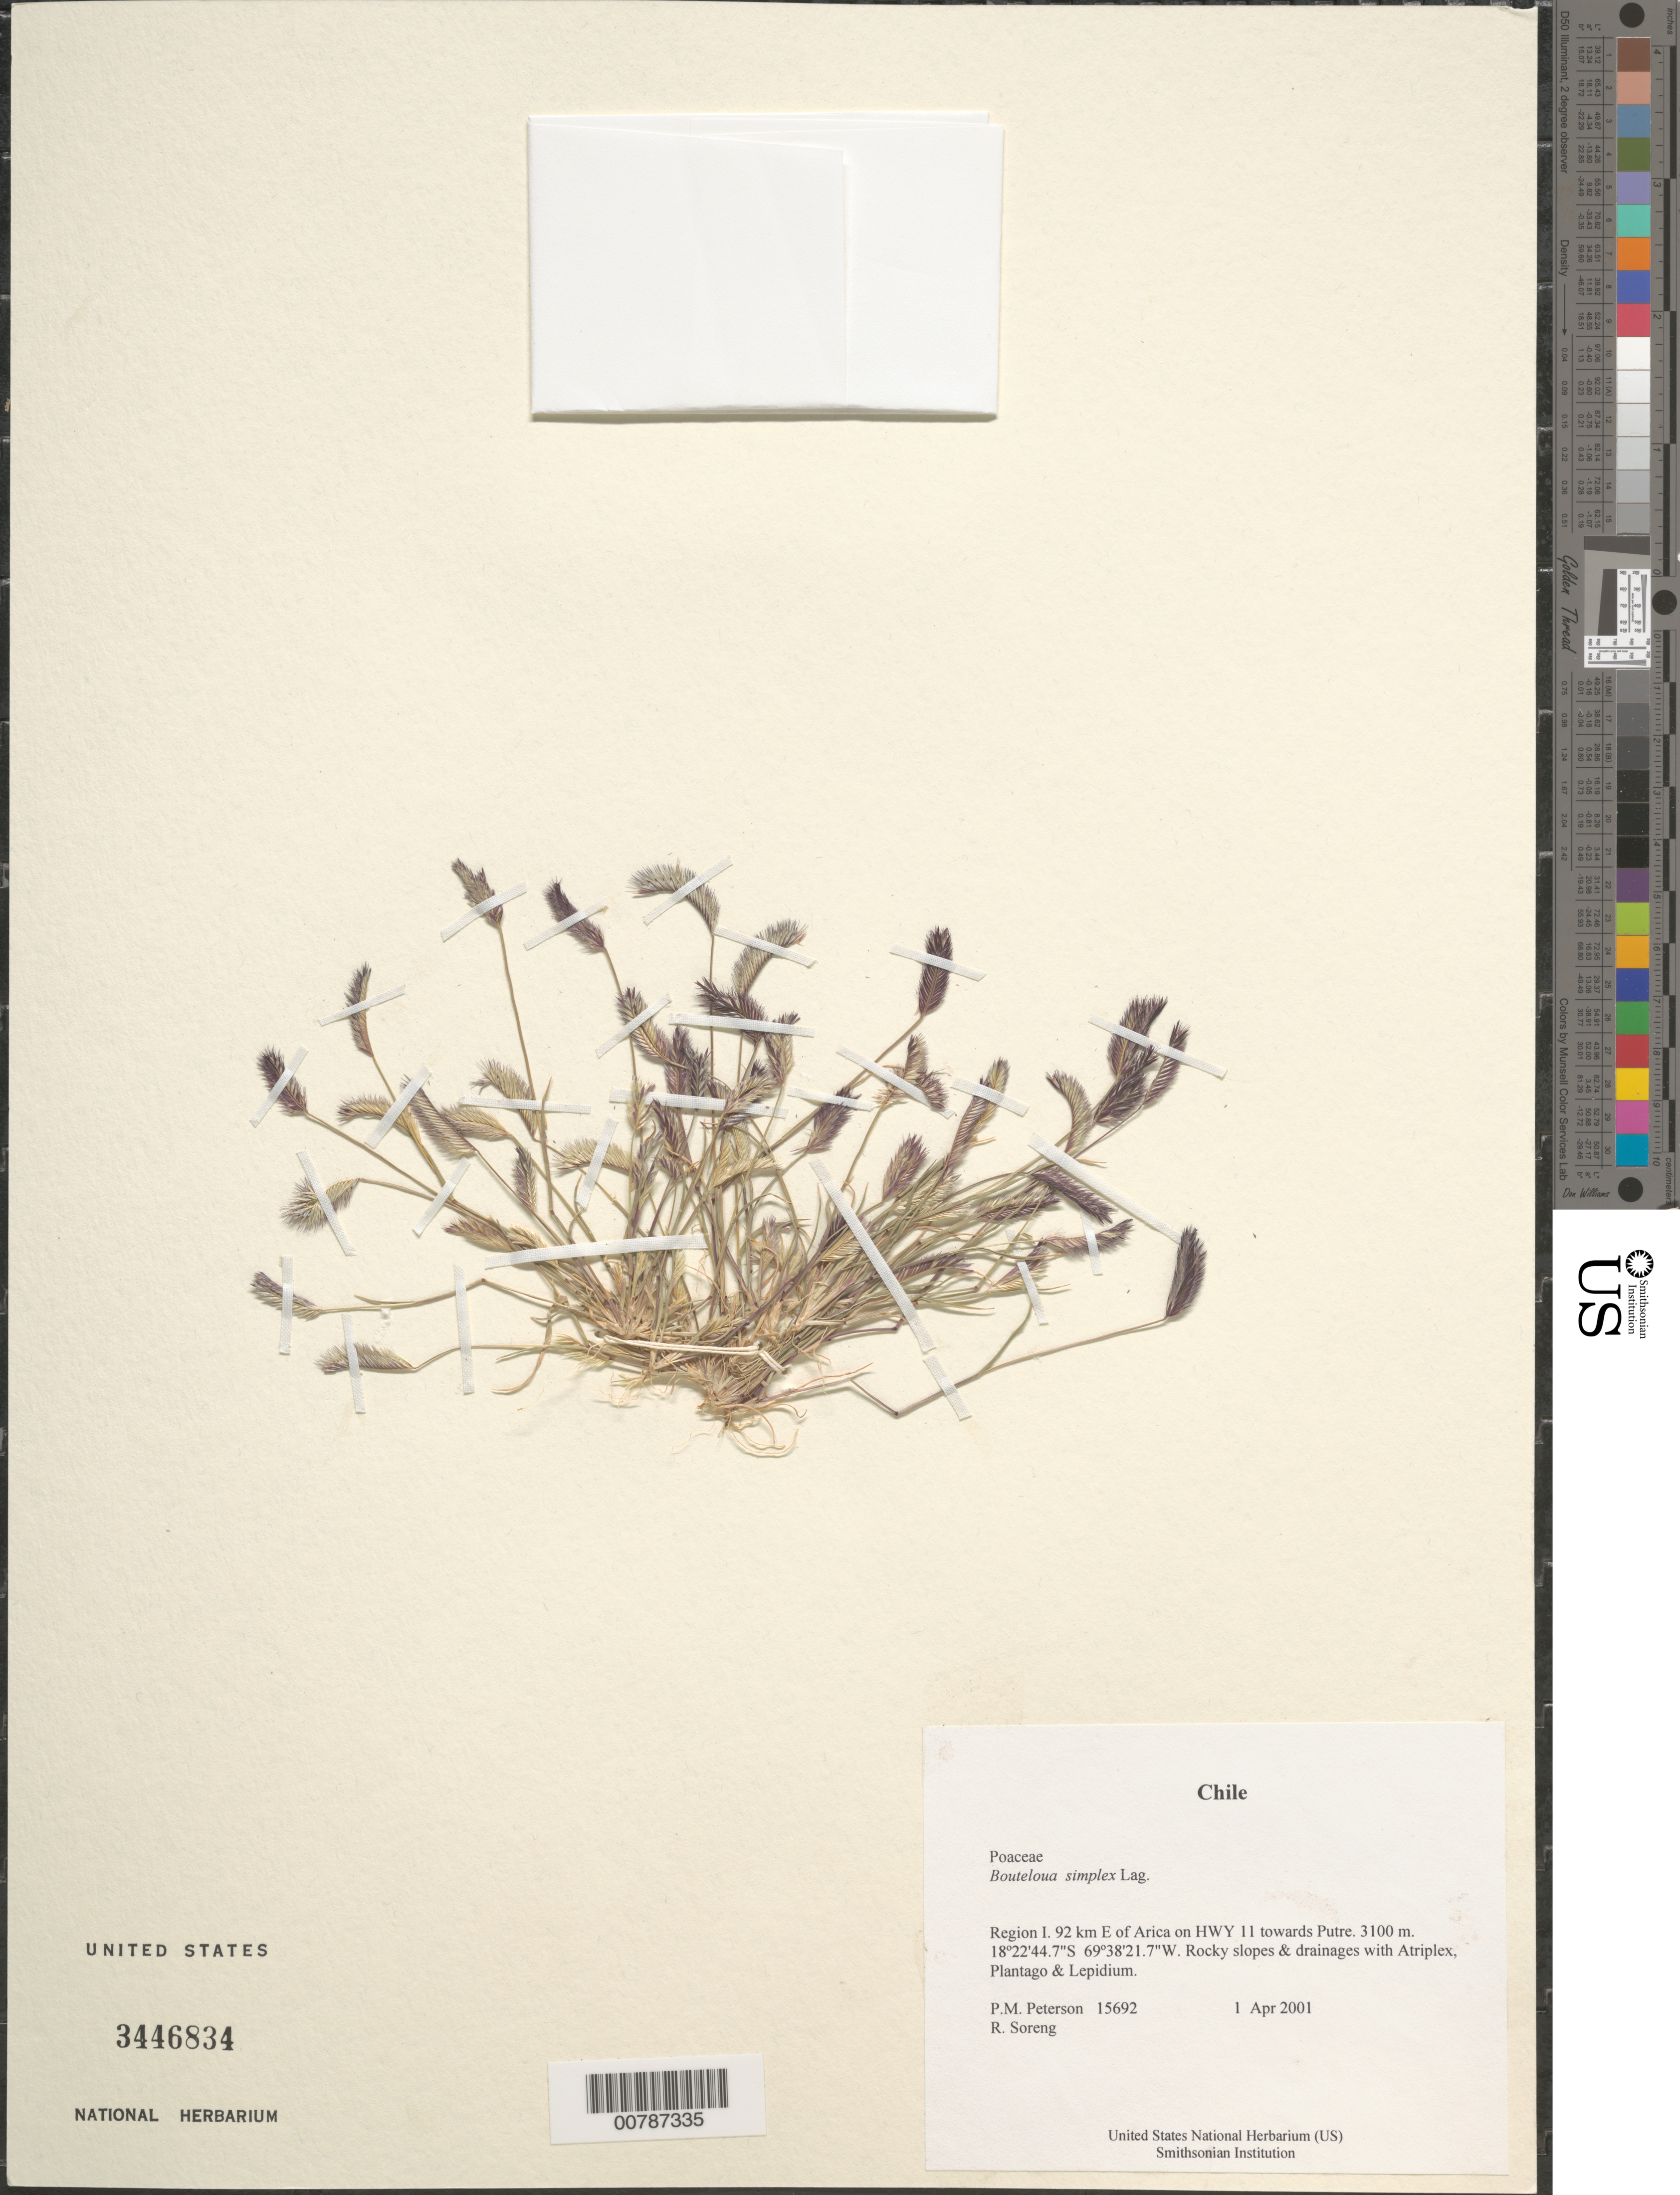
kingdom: Plantae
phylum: Tracheophyta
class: Liliopsida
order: Poales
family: Poaceae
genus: Bouteloua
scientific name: Bouteloua simplex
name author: Lag.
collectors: P. M. Peterson & R. J. Soreng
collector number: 15692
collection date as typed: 01 Apr 2001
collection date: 2001-04-01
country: Chile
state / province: Tarapacá (I)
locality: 92 km E of Arica on HWY 11 towards Putre.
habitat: Rocky slopes & drainages with Atriplex, Plantago & Lepidium.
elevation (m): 3100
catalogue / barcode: US 3446834